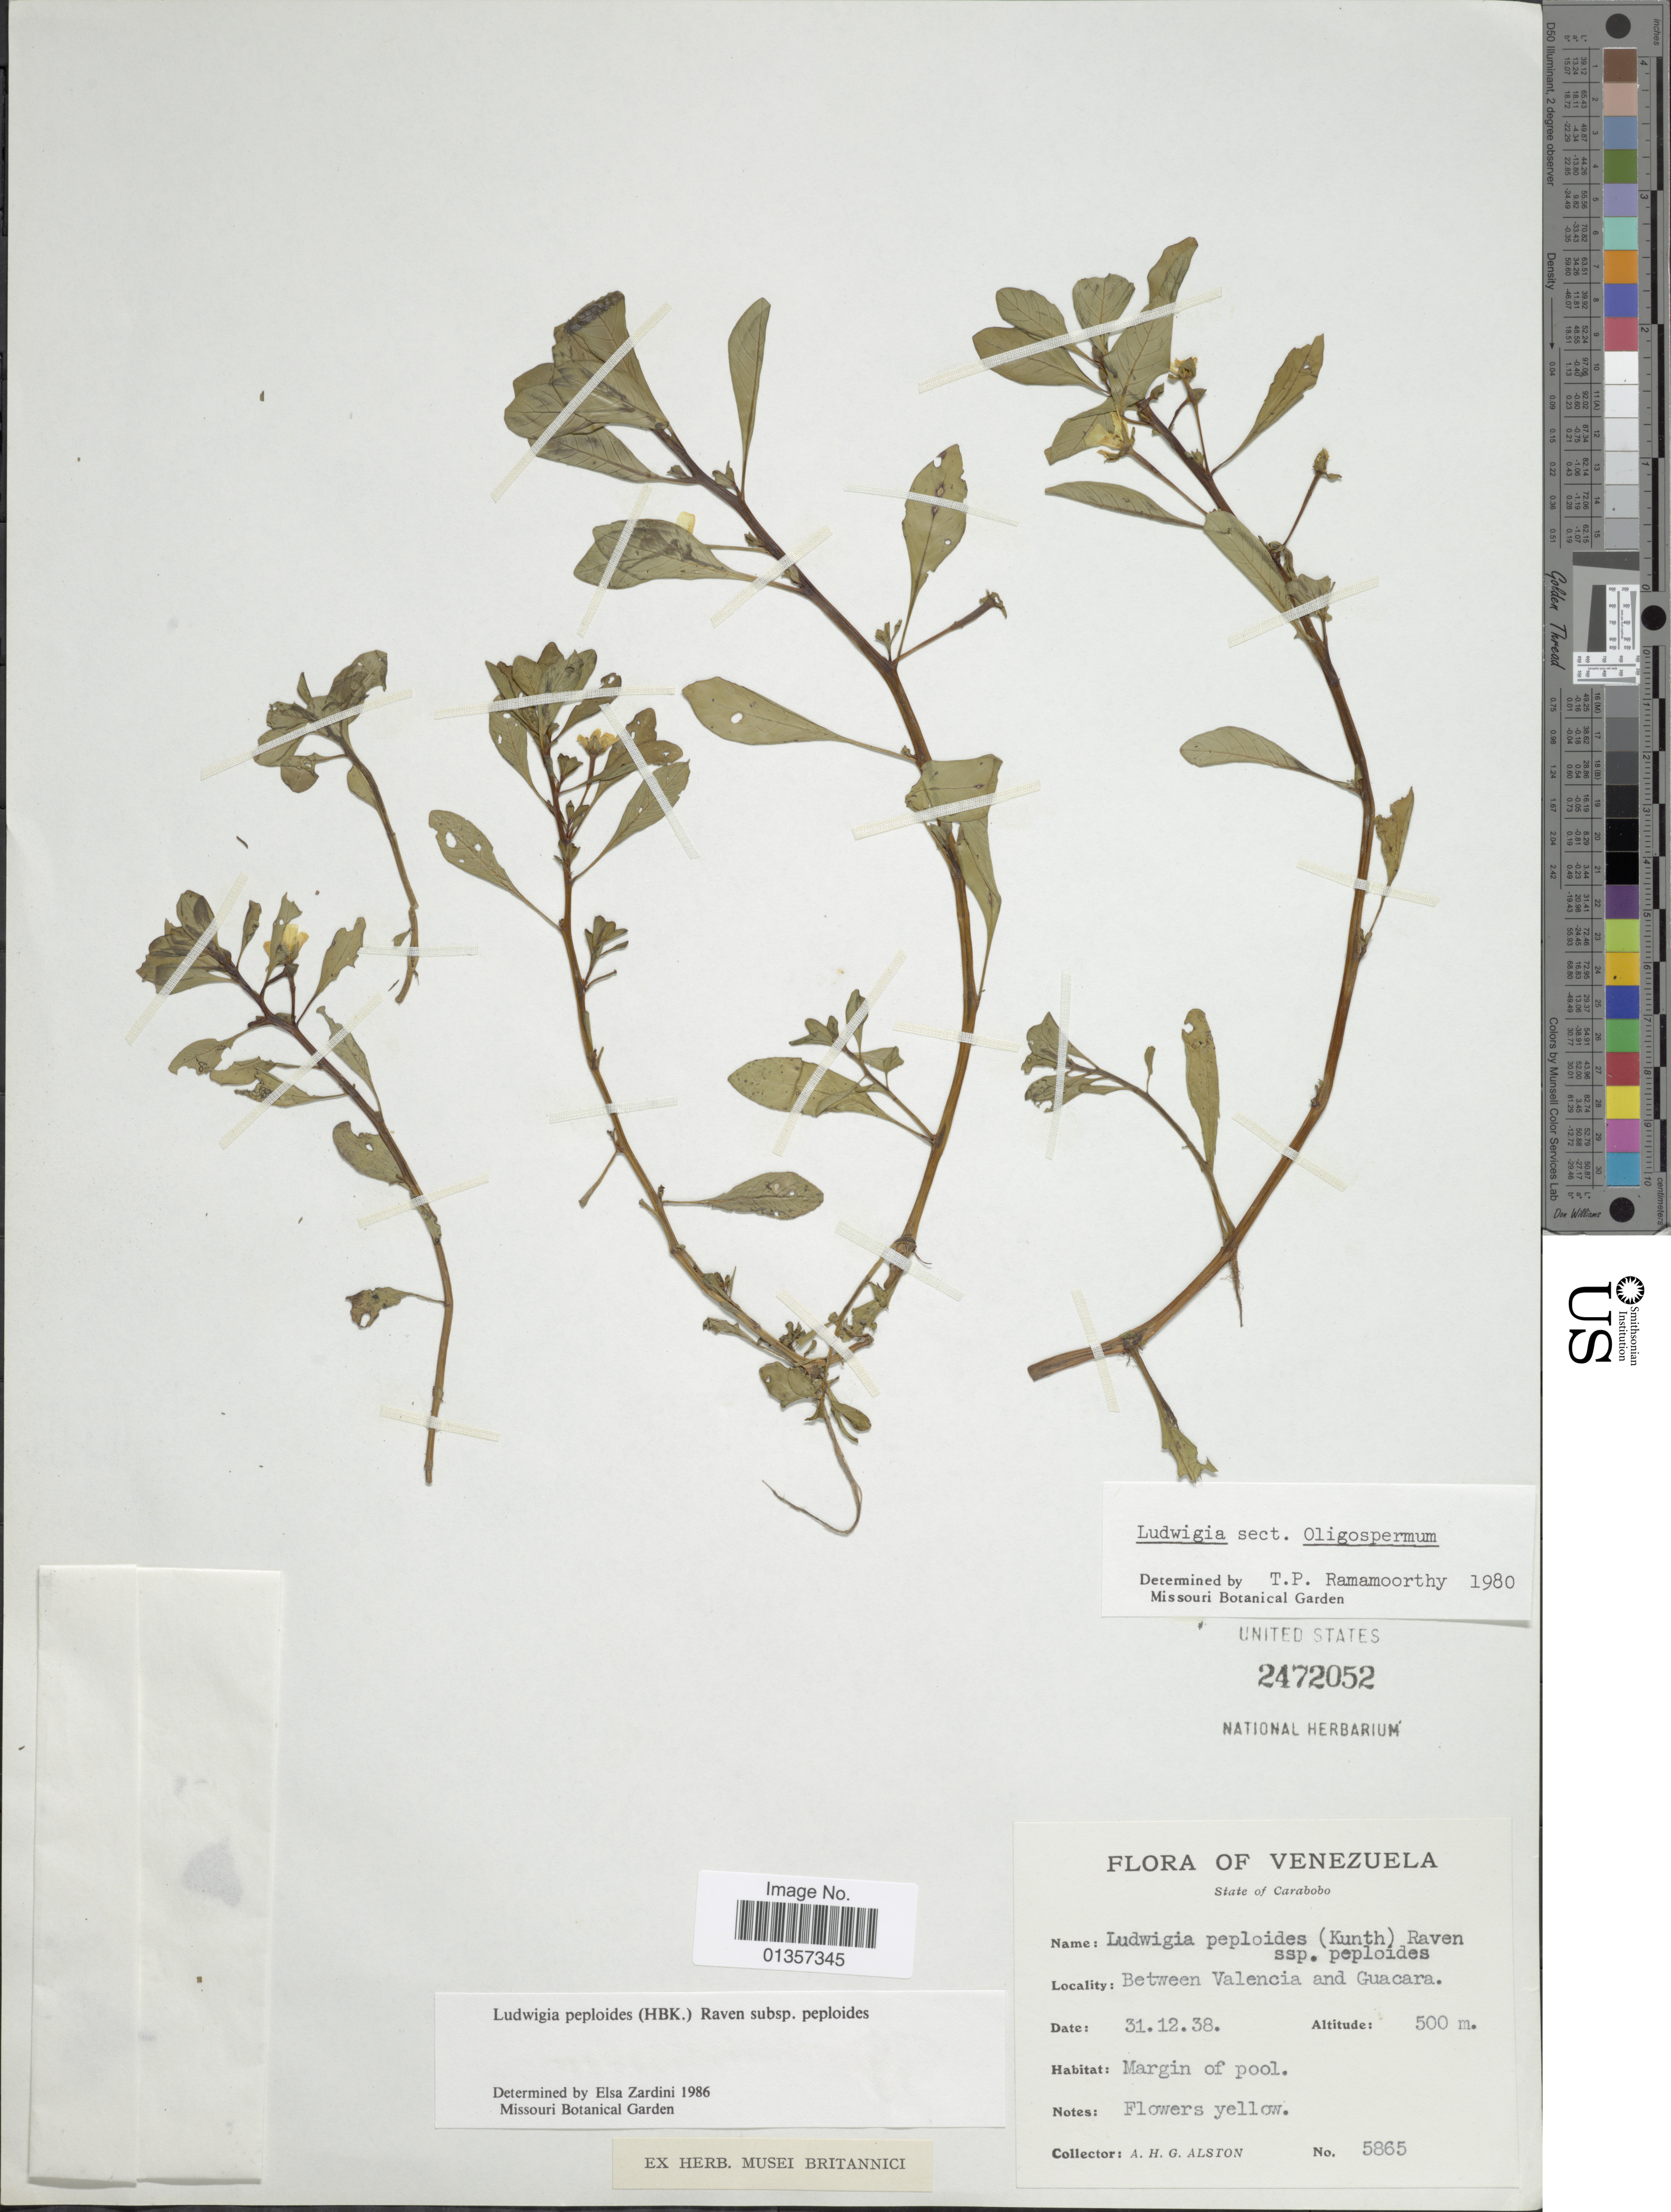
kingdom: Plantae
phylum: Tracheophyta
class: Magnoliopsida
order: Myrtales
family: Onagraceae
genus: Ludwigia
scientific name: Ludwigia peploides subsp. peploides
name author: (Kunth) P.H. Raven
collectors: A. H. Alston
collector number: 5865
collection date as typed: Transcribed d/m/y: 31/12/38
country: Venezuela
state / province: Carabobo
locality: Between Valencia and Guacara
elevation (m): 500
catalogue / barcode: US 2472052